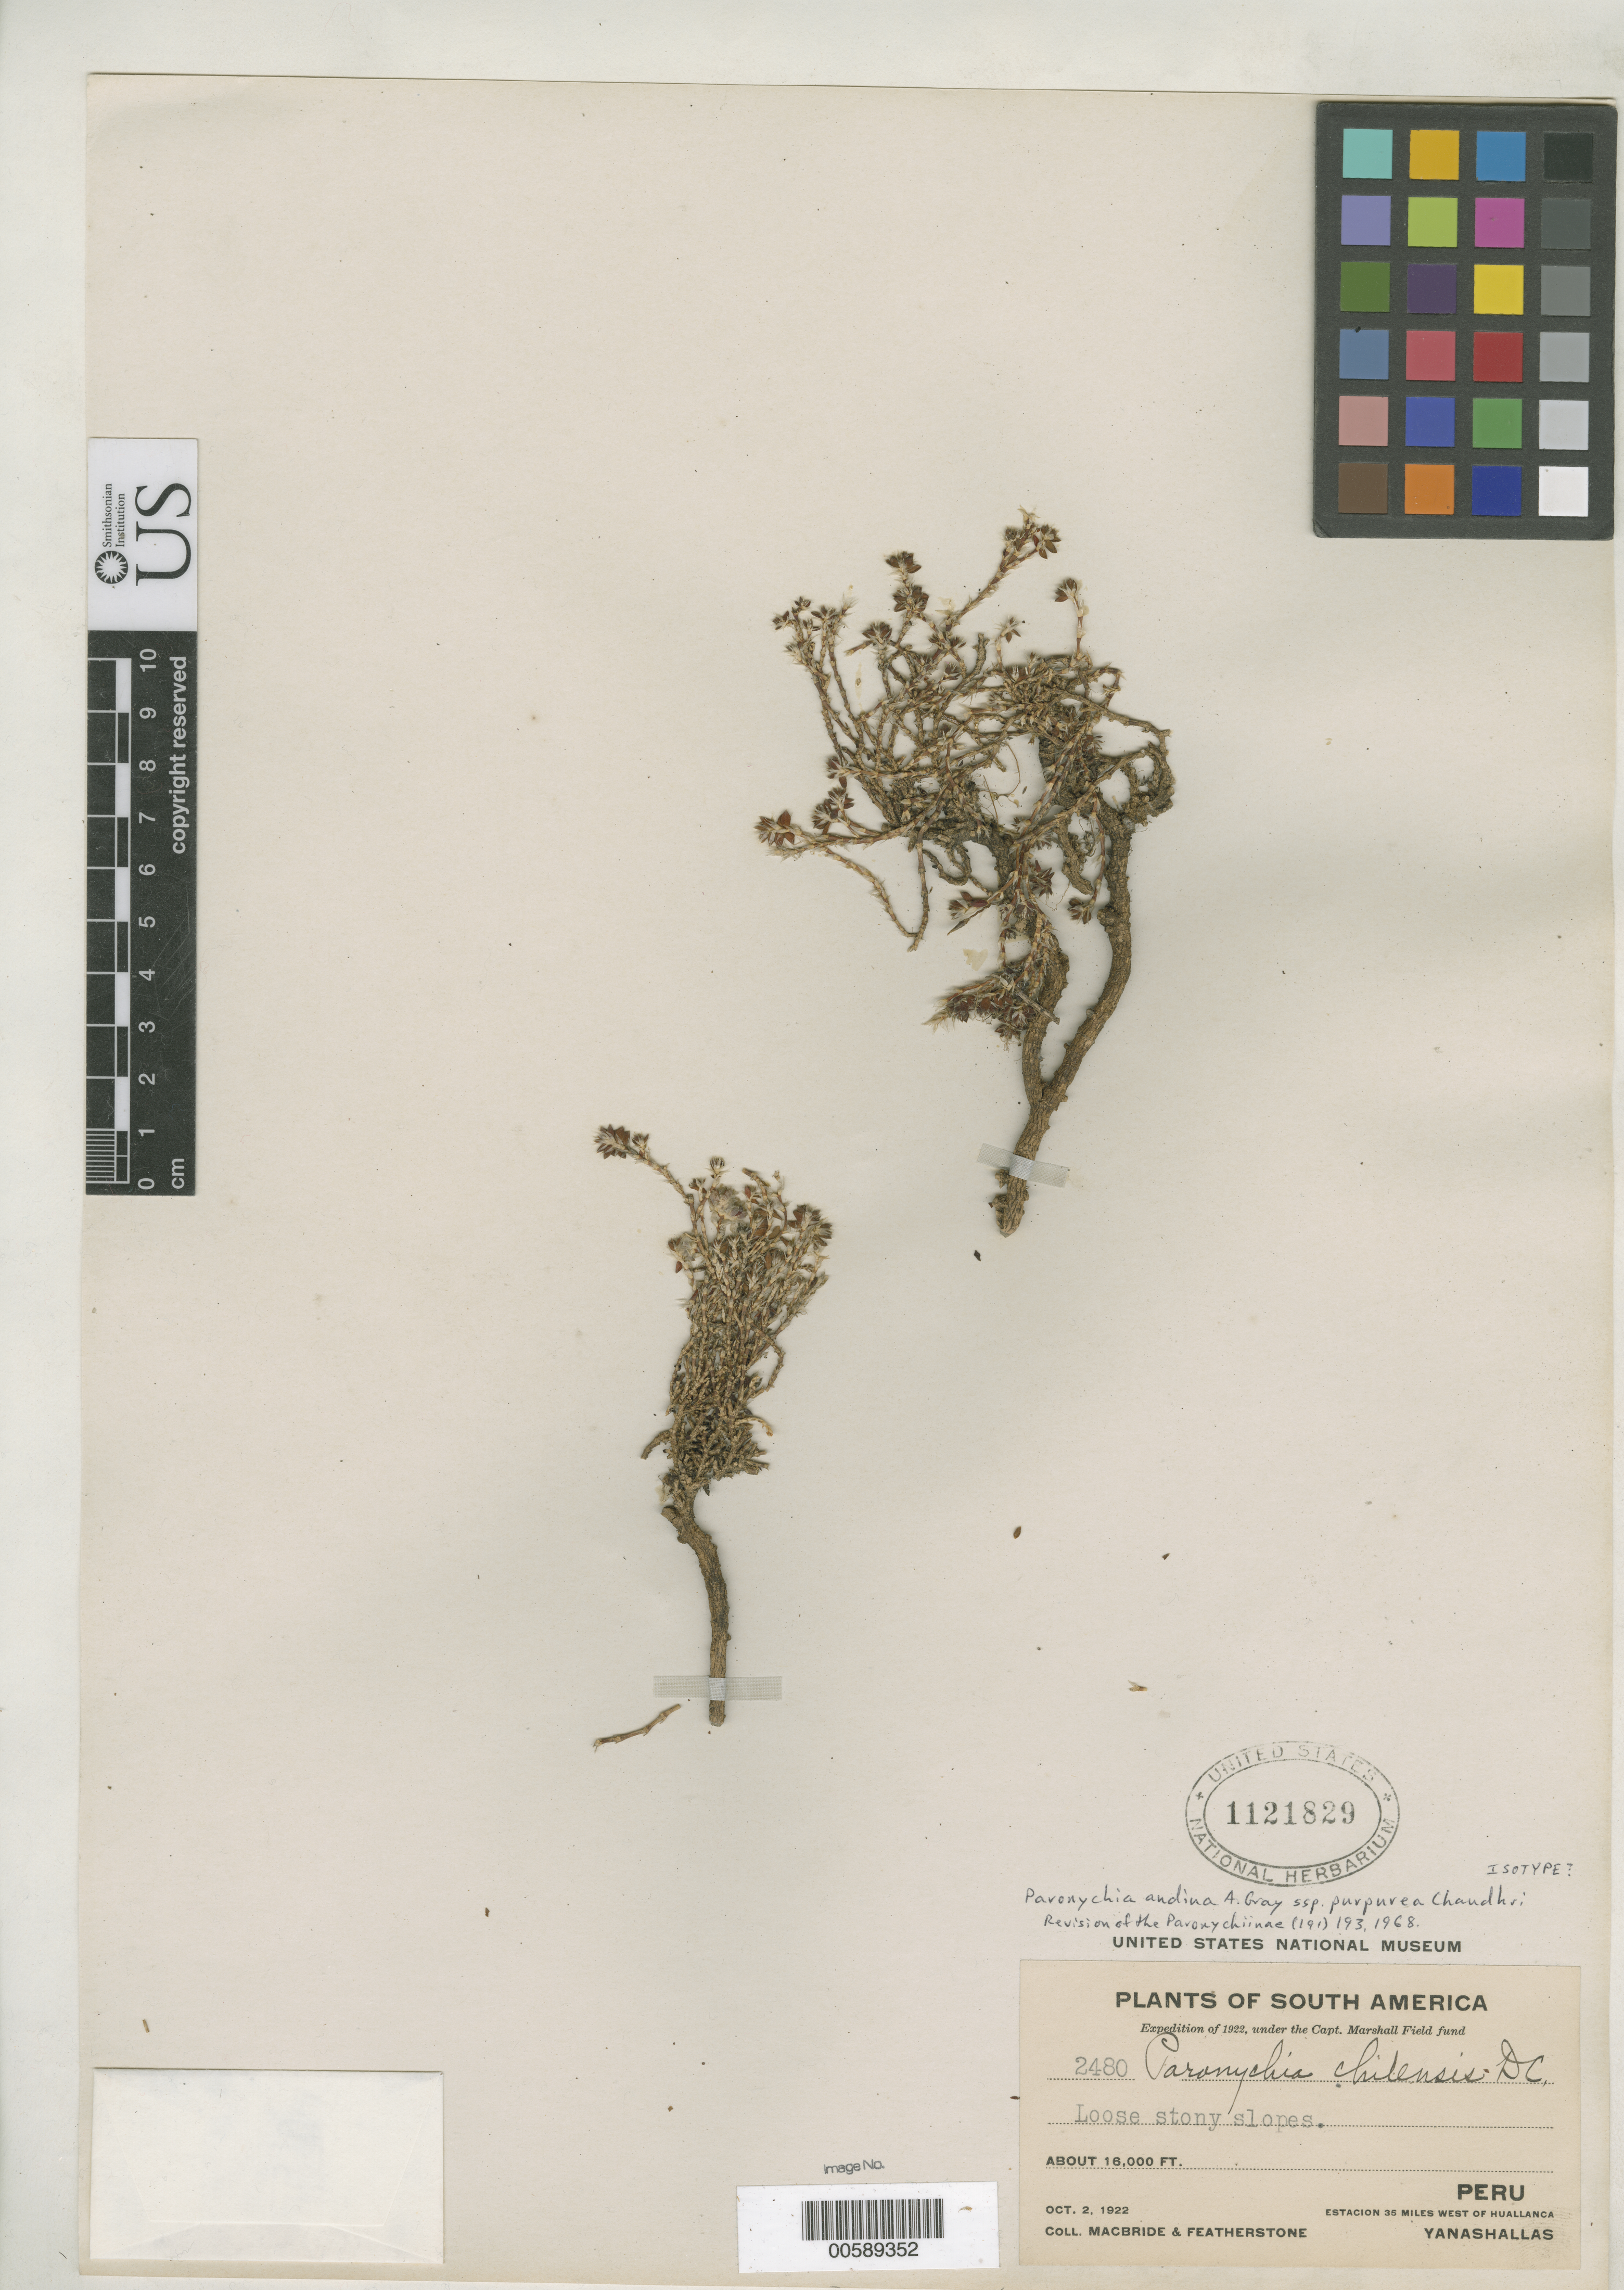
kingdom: Plantae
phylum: Tracheophyta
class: Magnoliopsida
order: Caryophyllales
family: Caryophyllaceae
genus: Paronychia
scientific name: Paronychia andina f. purpurea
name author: Chaudhri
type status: Possible Isotype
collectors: J. F. Macbride & W. Featherstone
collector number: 2480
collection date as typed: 02 Oct 1922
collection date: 1922-10-02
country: Peru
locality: Estacion 36 mi W of Huallanca. Yanashallas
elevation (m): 4877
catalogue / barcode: US 1121829